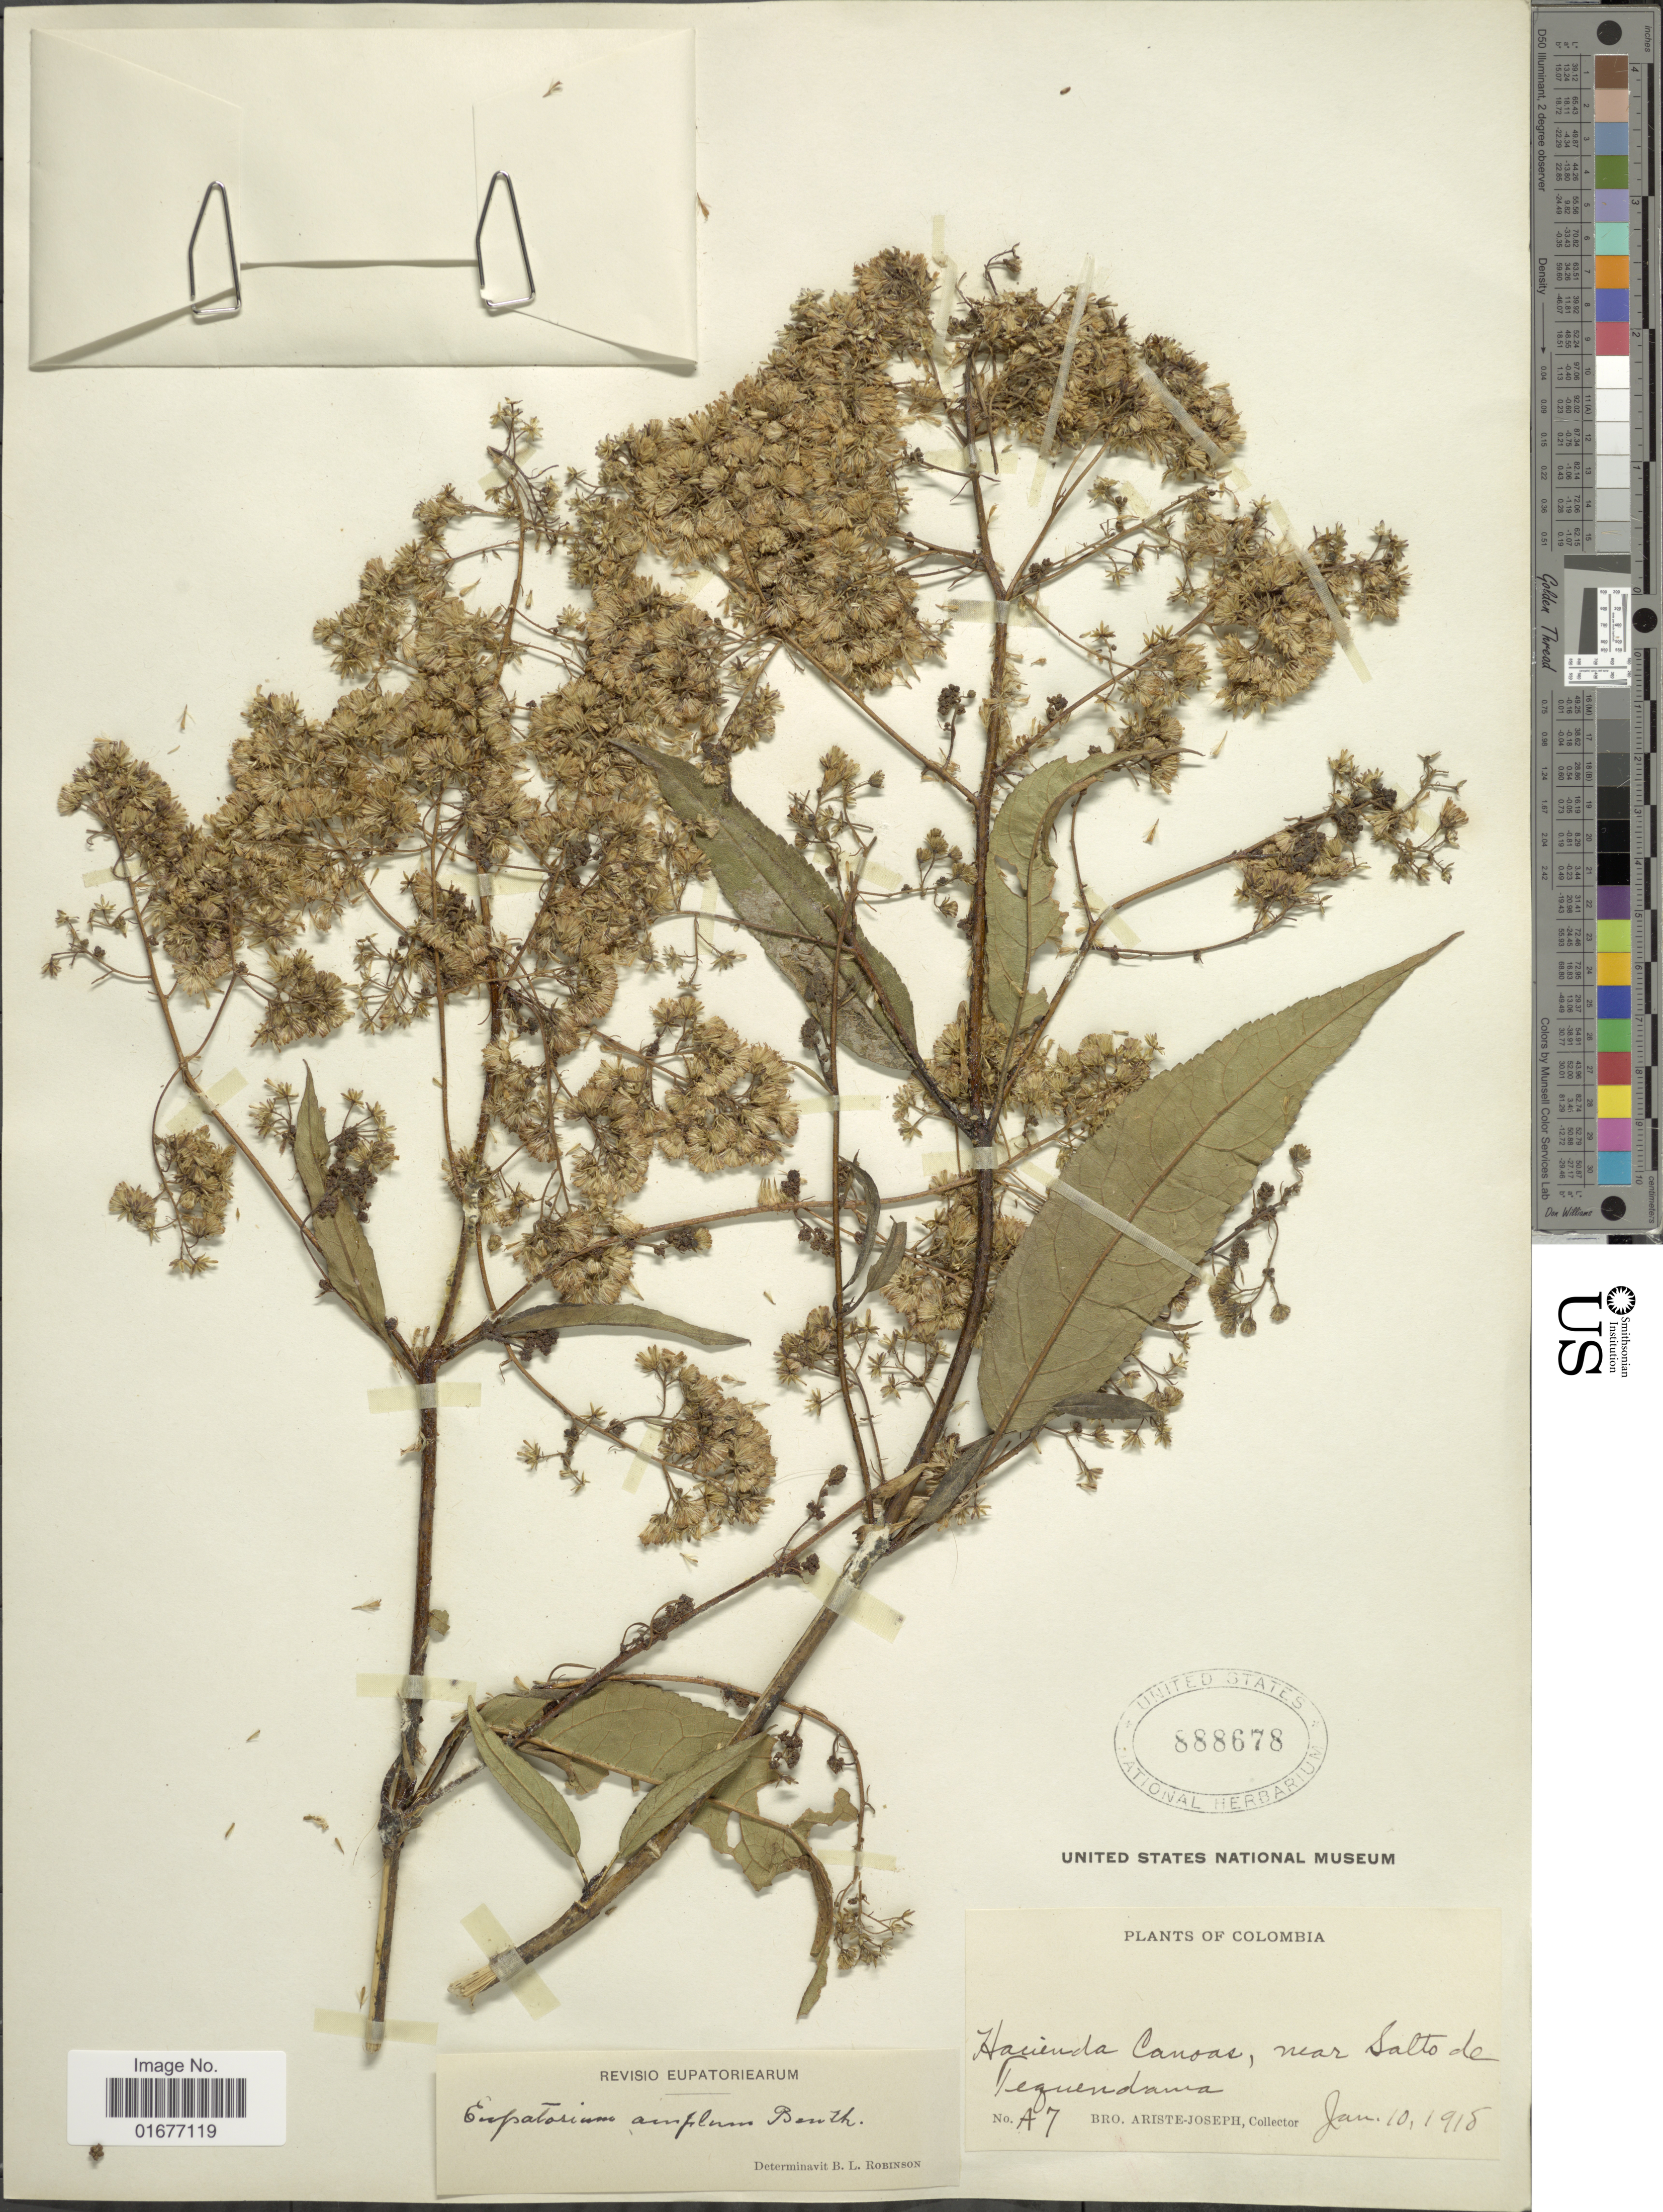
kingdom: Plantae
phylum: Tracheophyta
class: Magnoliopsida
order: Asterales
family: Asteraceae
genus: Ageratina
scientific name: Ageratina ampla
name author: (Benth.) R.M. King & H. Rob.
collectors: Bro. Ariste-Joseph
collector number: A7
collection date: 1918-01-10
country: Colombia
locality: Hacienda Canoas, near Salto de Tequendama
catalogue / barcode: US 888678